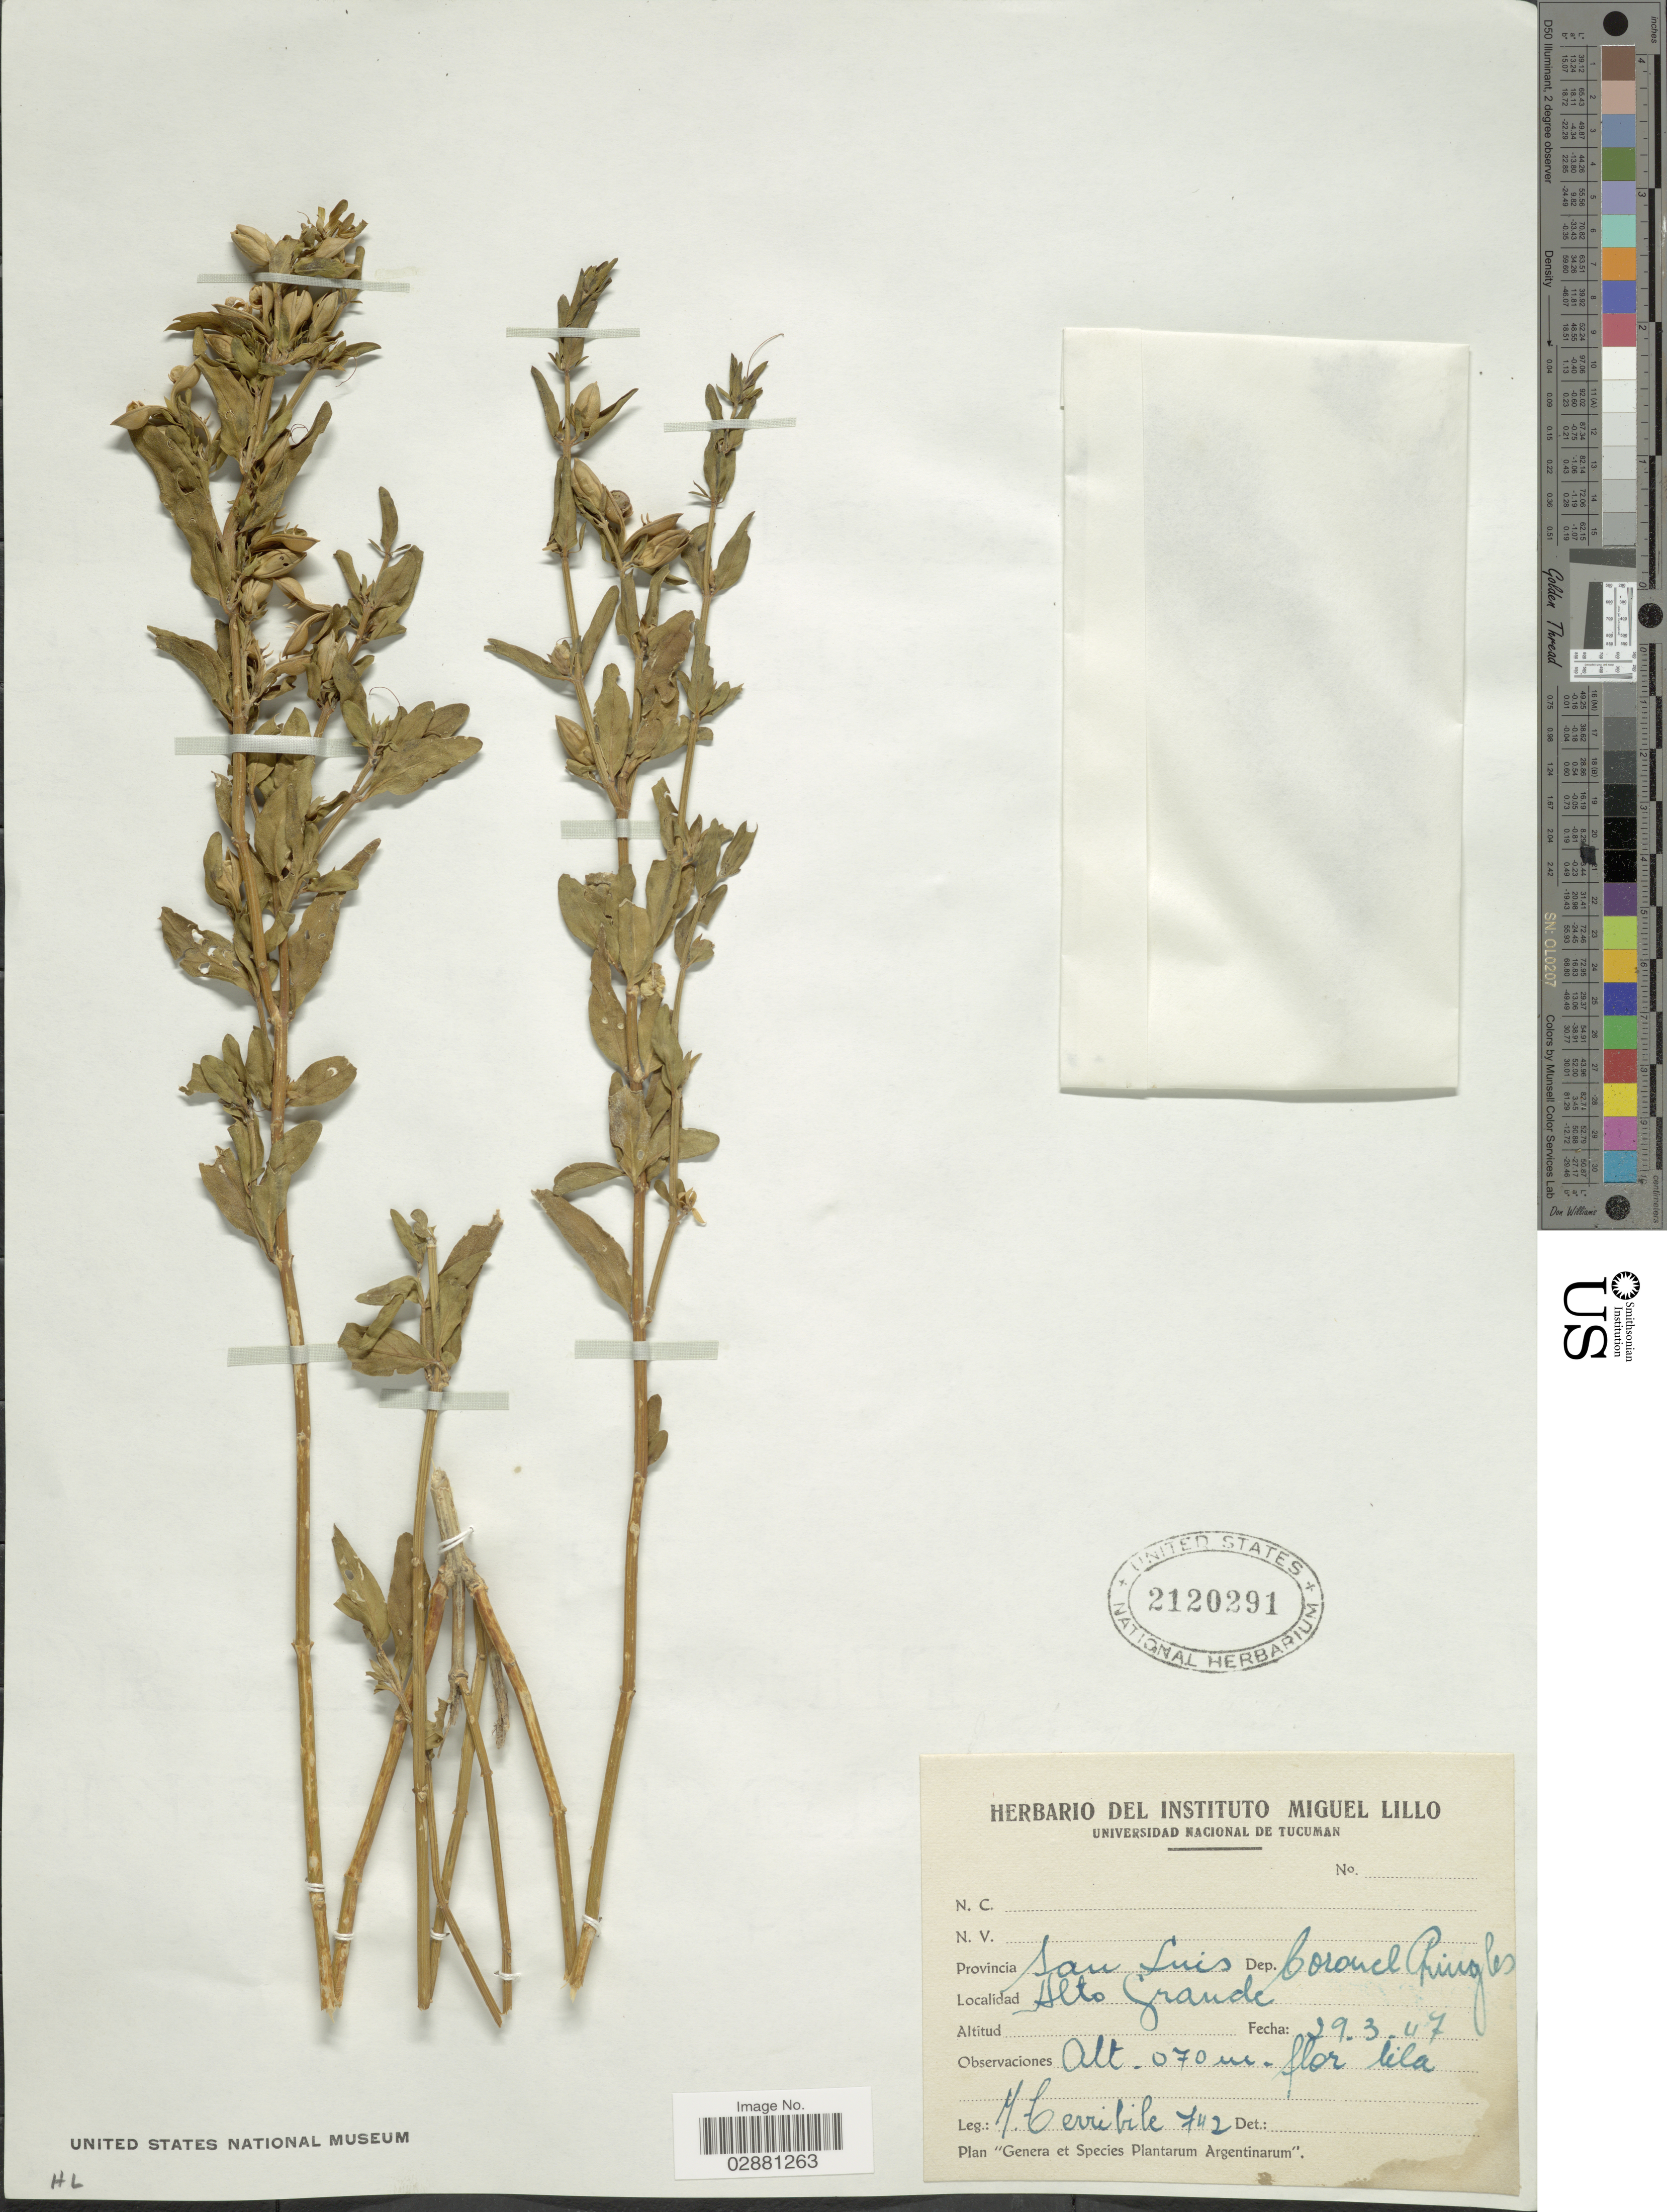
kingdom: Plantae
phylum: Tracheophyta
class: Magnoliopsida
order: Lamiales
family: Acanthaceae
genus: Justicia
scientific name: Justicia tweediana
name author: (Nees) Griseb.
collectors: M. Terribile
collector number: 742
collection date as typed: Transcribed d/m/y: 29/3/47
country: Argentina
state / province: San Luis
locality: Provincia San Luis, Dep. Coronel Pringles, Alto Grande.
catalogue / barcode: US 2120291